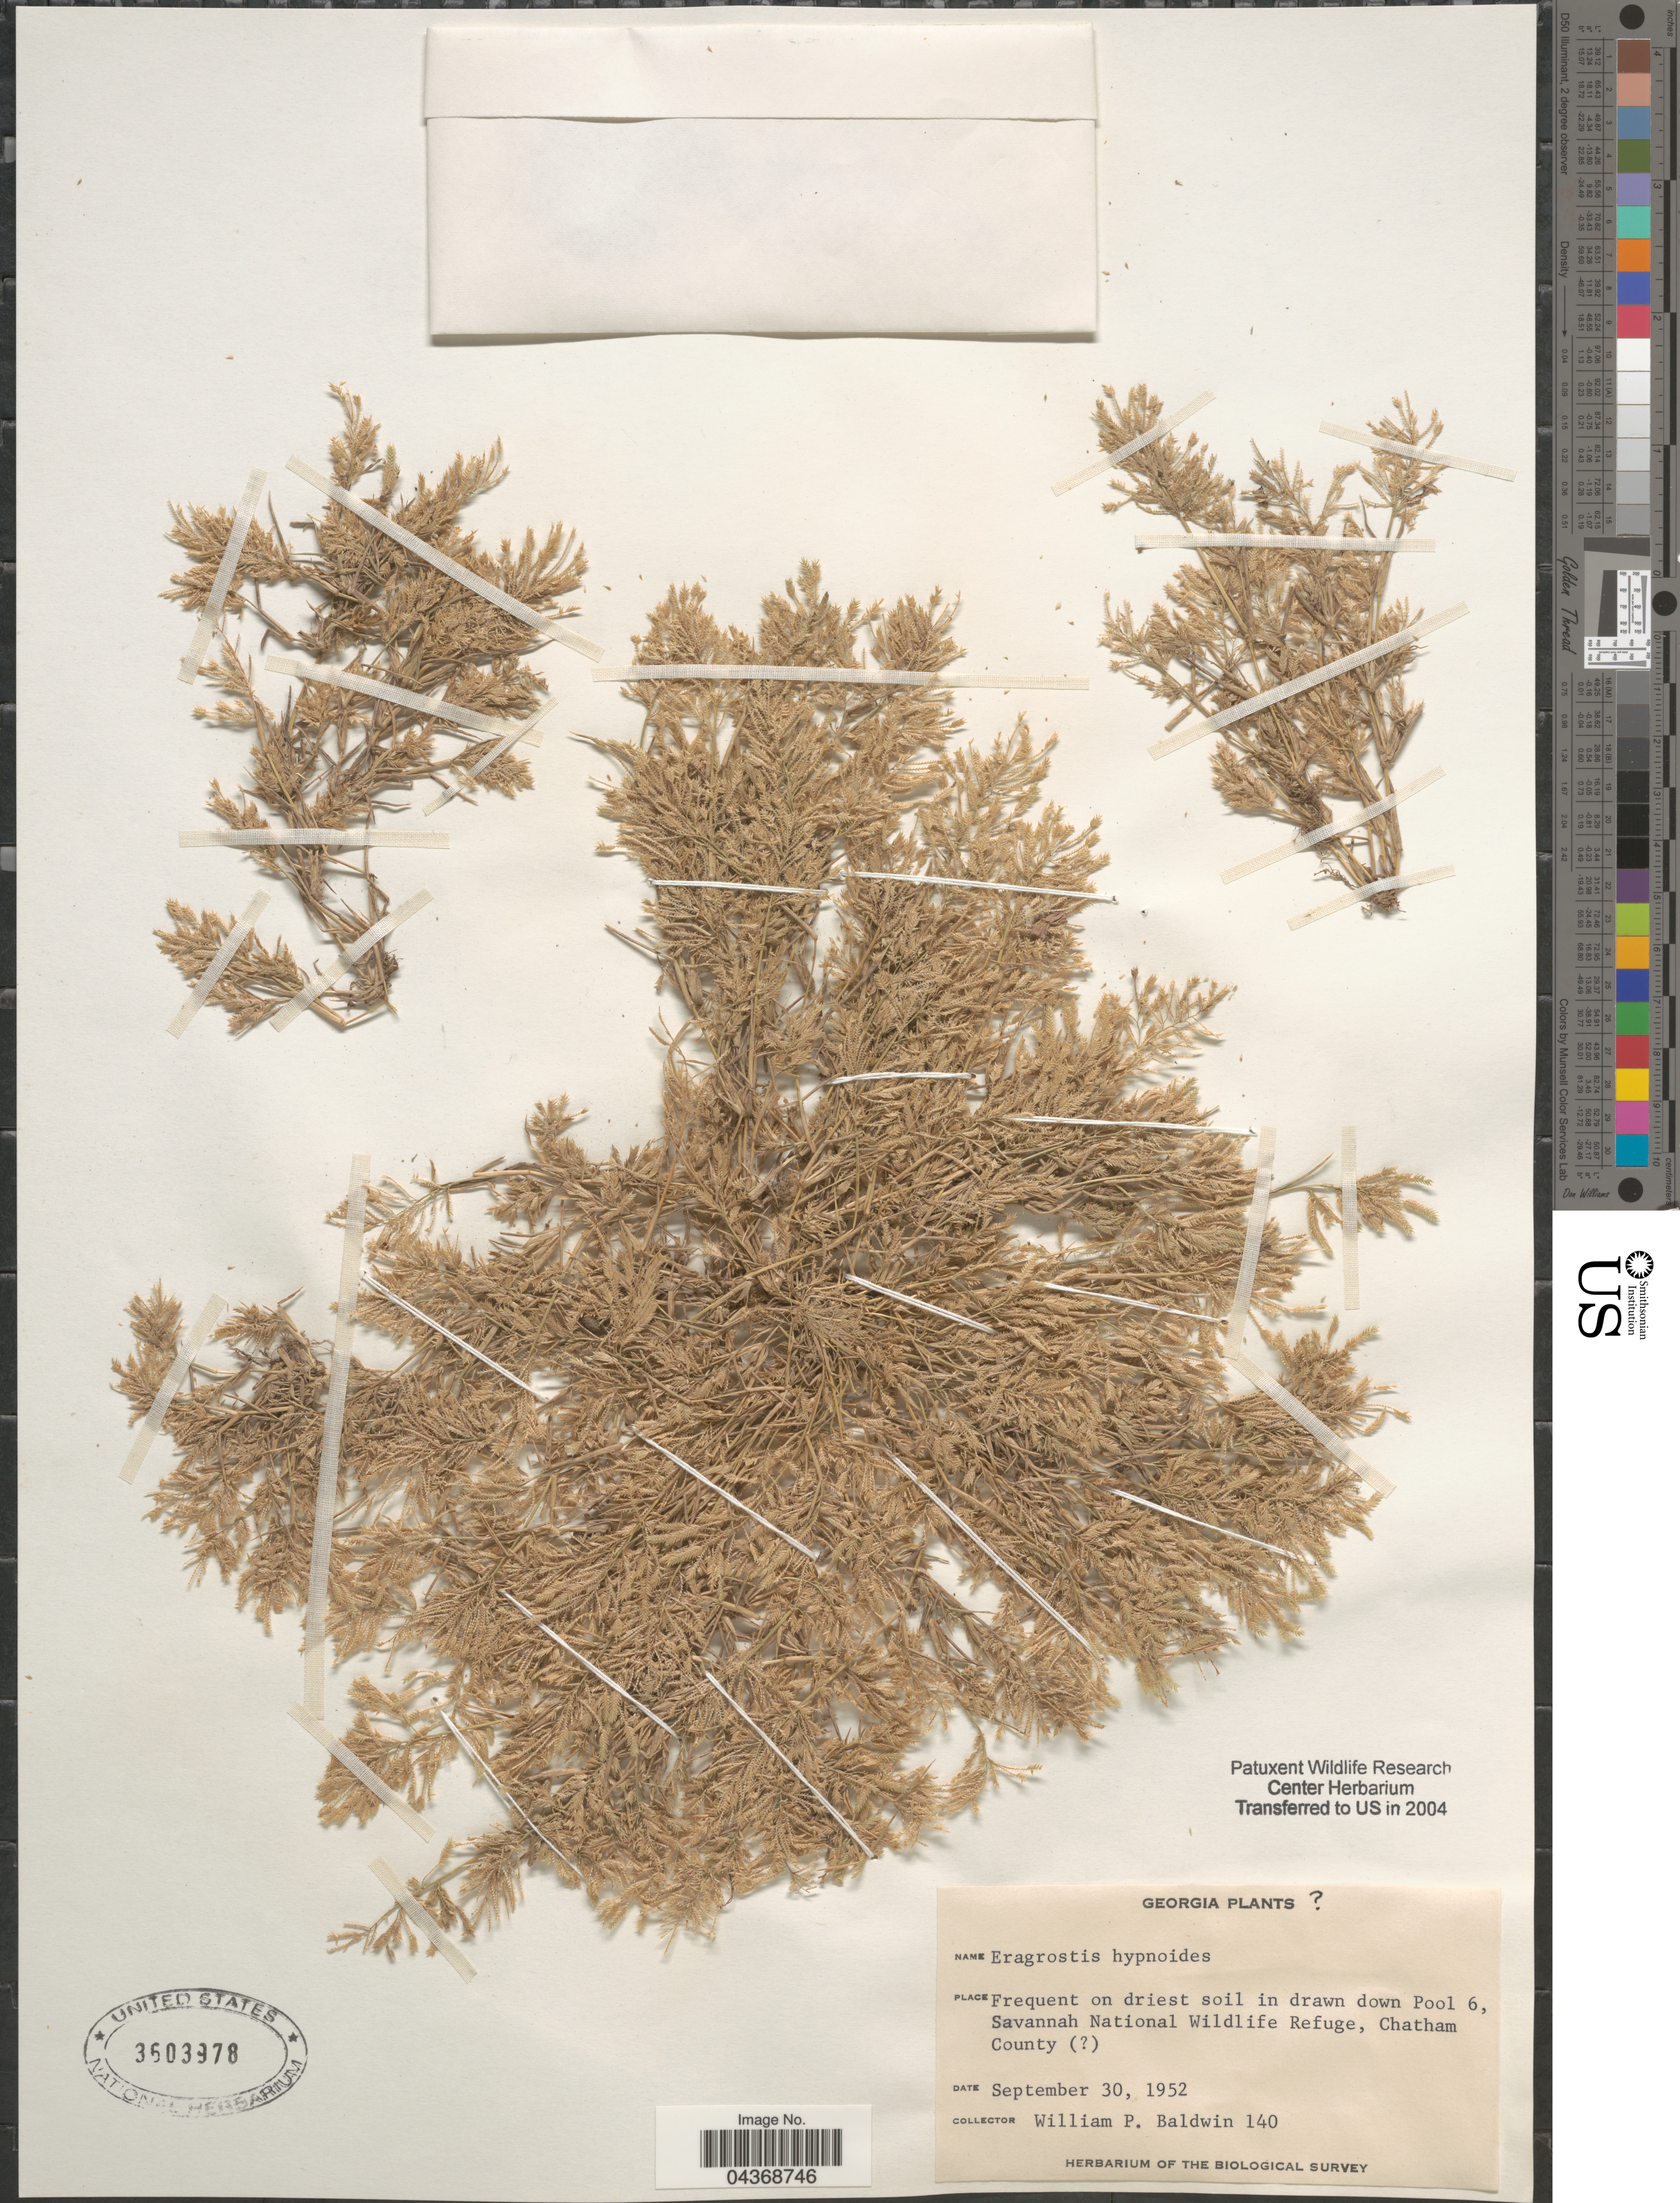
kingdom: Plantae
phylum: Tracheophyta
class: Liliopsida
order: Poales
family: Poaceae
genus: Eragrostis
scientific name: Eragrostis hypnoides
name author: (Lam.) Britton, Stearns & Poggenb.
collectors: W. Baldwin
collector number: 140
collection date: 1952-09-30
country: United States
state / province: Georgia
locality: On driest soil in drawn down Pool 6, Savannah National Wildlife Refuge, Chatham County ( [unsure placement]). The Biological Survey.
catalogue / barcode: US 3603978